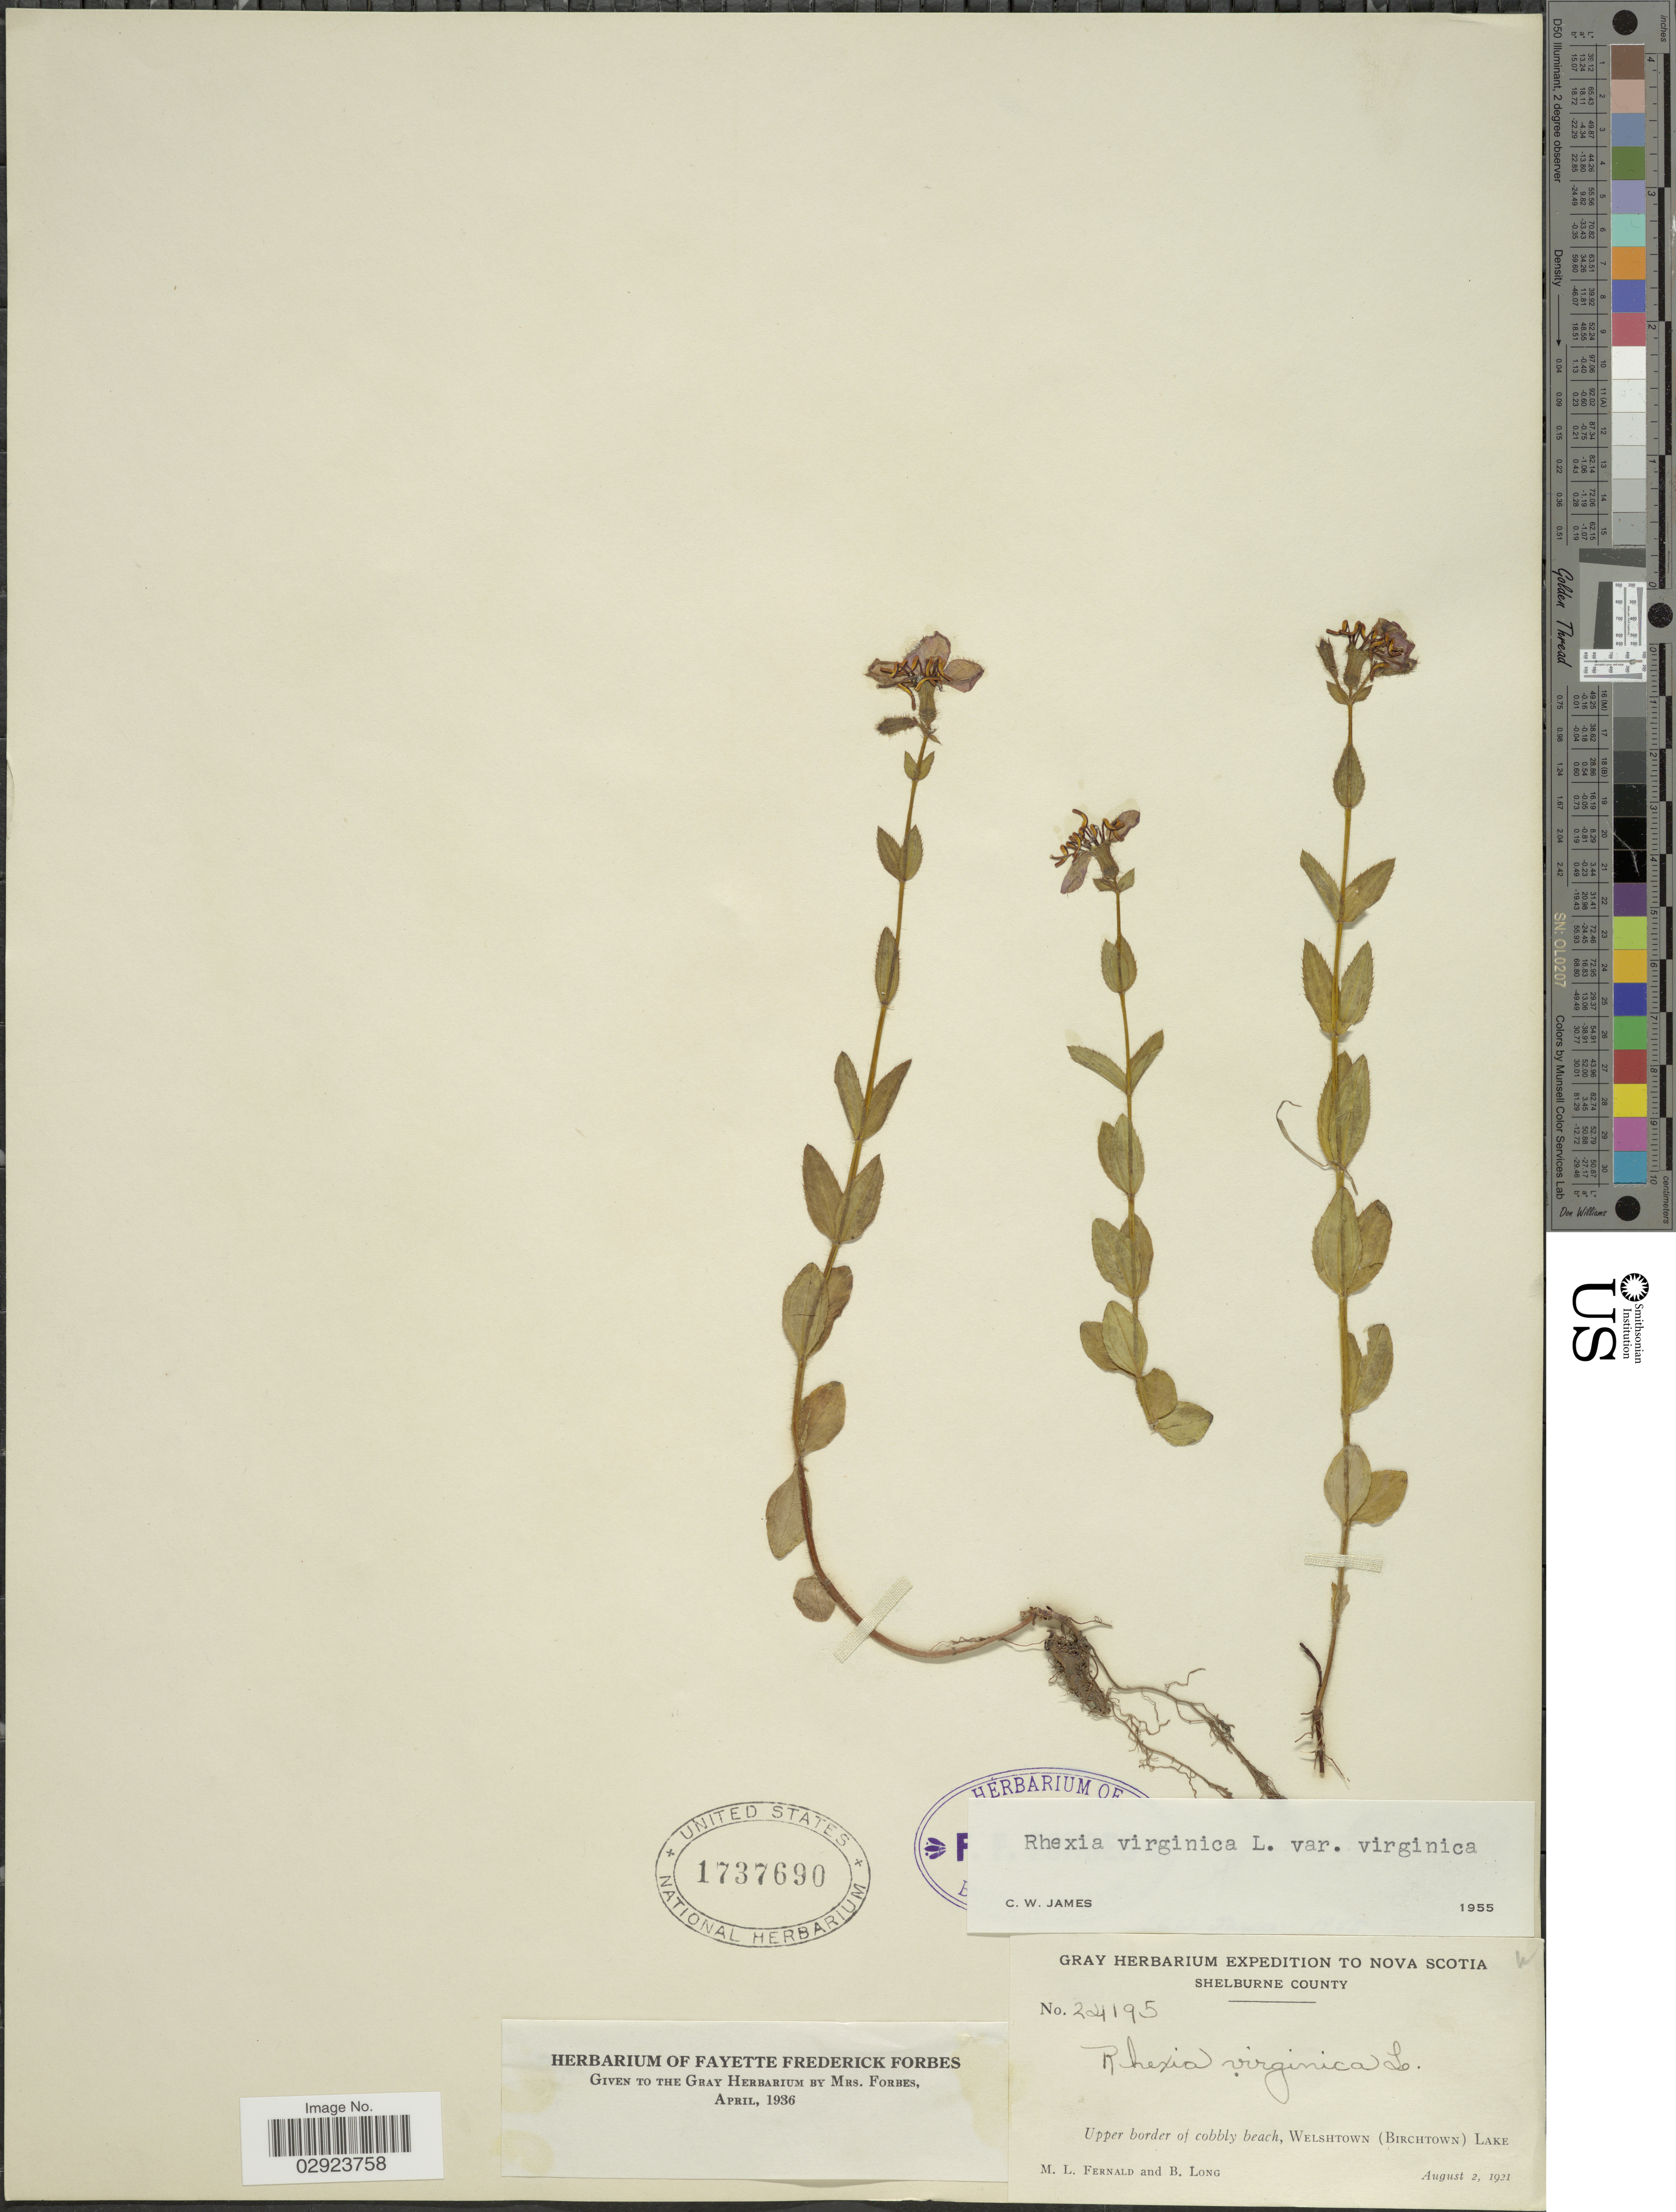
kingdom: Plantae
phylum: Tracheophyta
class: Magnoliopsida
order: Myrtales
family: Melastomataceae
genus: Rhexia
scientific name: Rhexia virginica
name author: L.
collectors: M. L. Fernald & B. Long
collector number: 24195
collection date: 1921-08-02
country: Canada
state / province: Nova Scotia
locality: Shelburne County. Upper border of cobbly beach, Welshtown (Birchtown) Lake.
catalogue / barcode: US 1737690